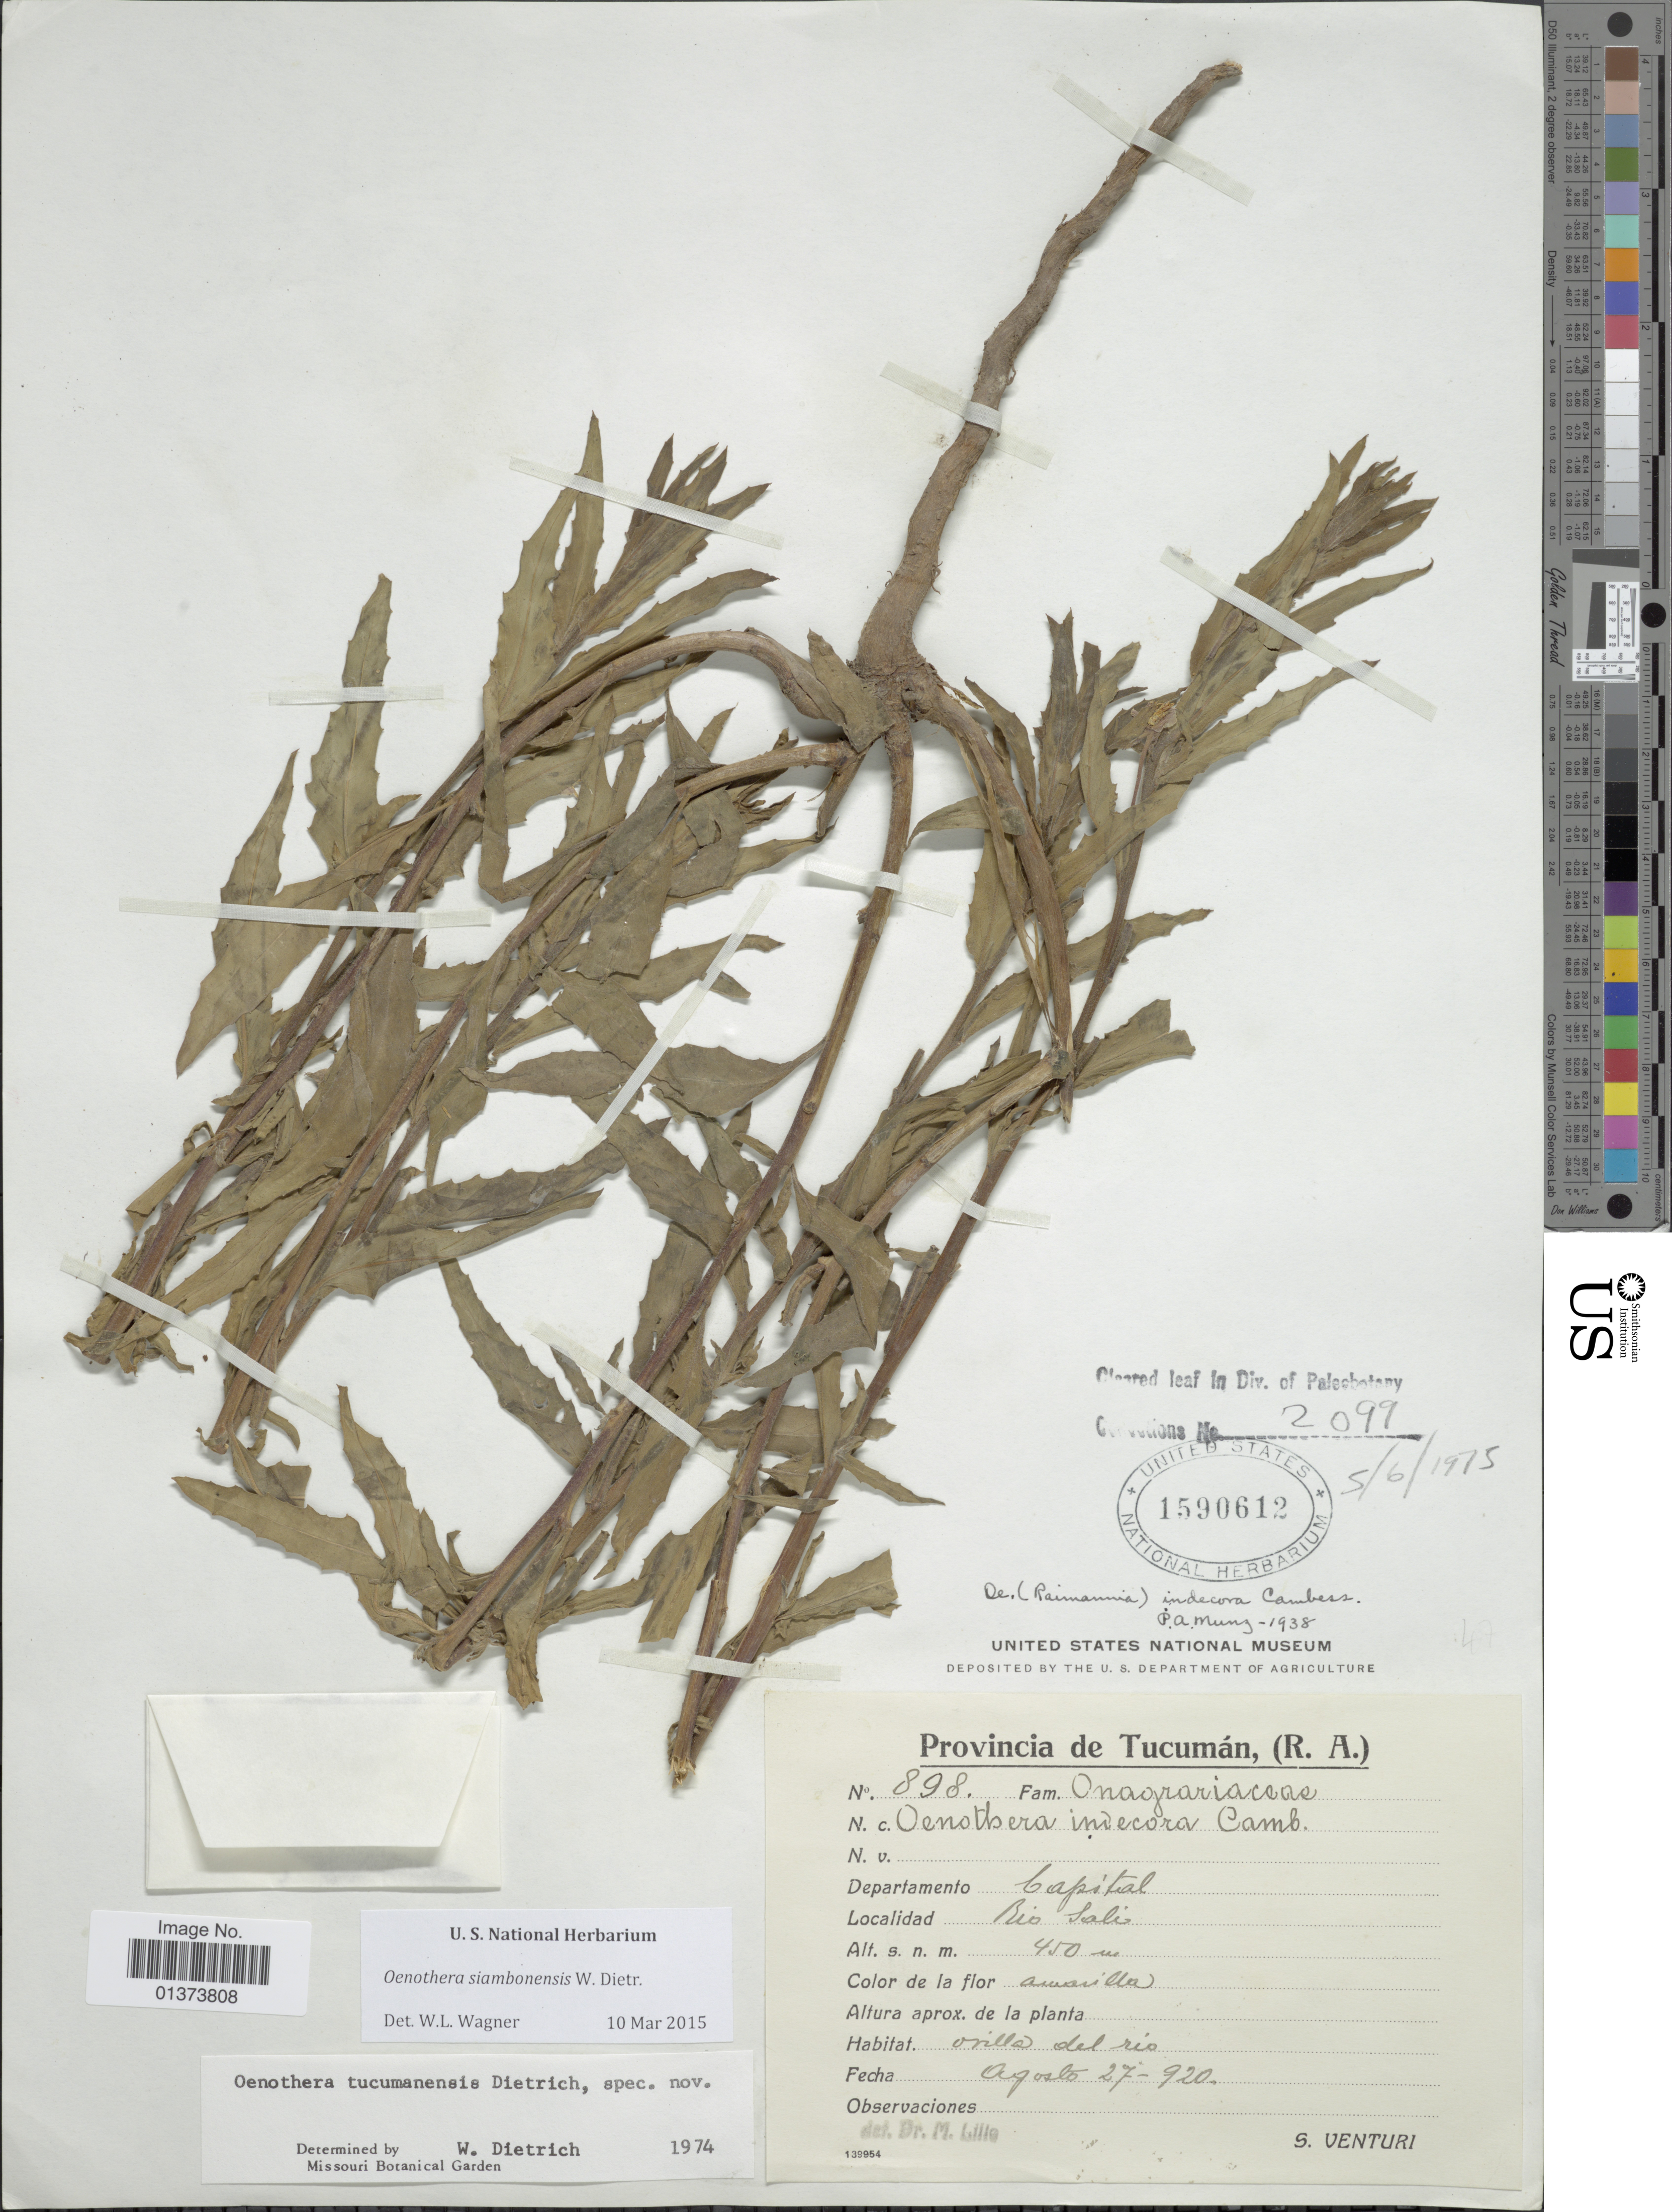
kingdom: Plantae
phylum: Tracheophyta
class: Magnoliopsida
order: Myrtales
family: Onagraceae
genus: Oenothera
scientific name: Oenothera siambonensis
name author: W. Dietr.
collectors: S. Venturi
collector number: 898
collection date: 1920-08-27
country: Argentina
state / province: Tucuman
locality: Departamento Capital, Rio Sali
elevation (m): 450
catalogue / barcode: US 1590612